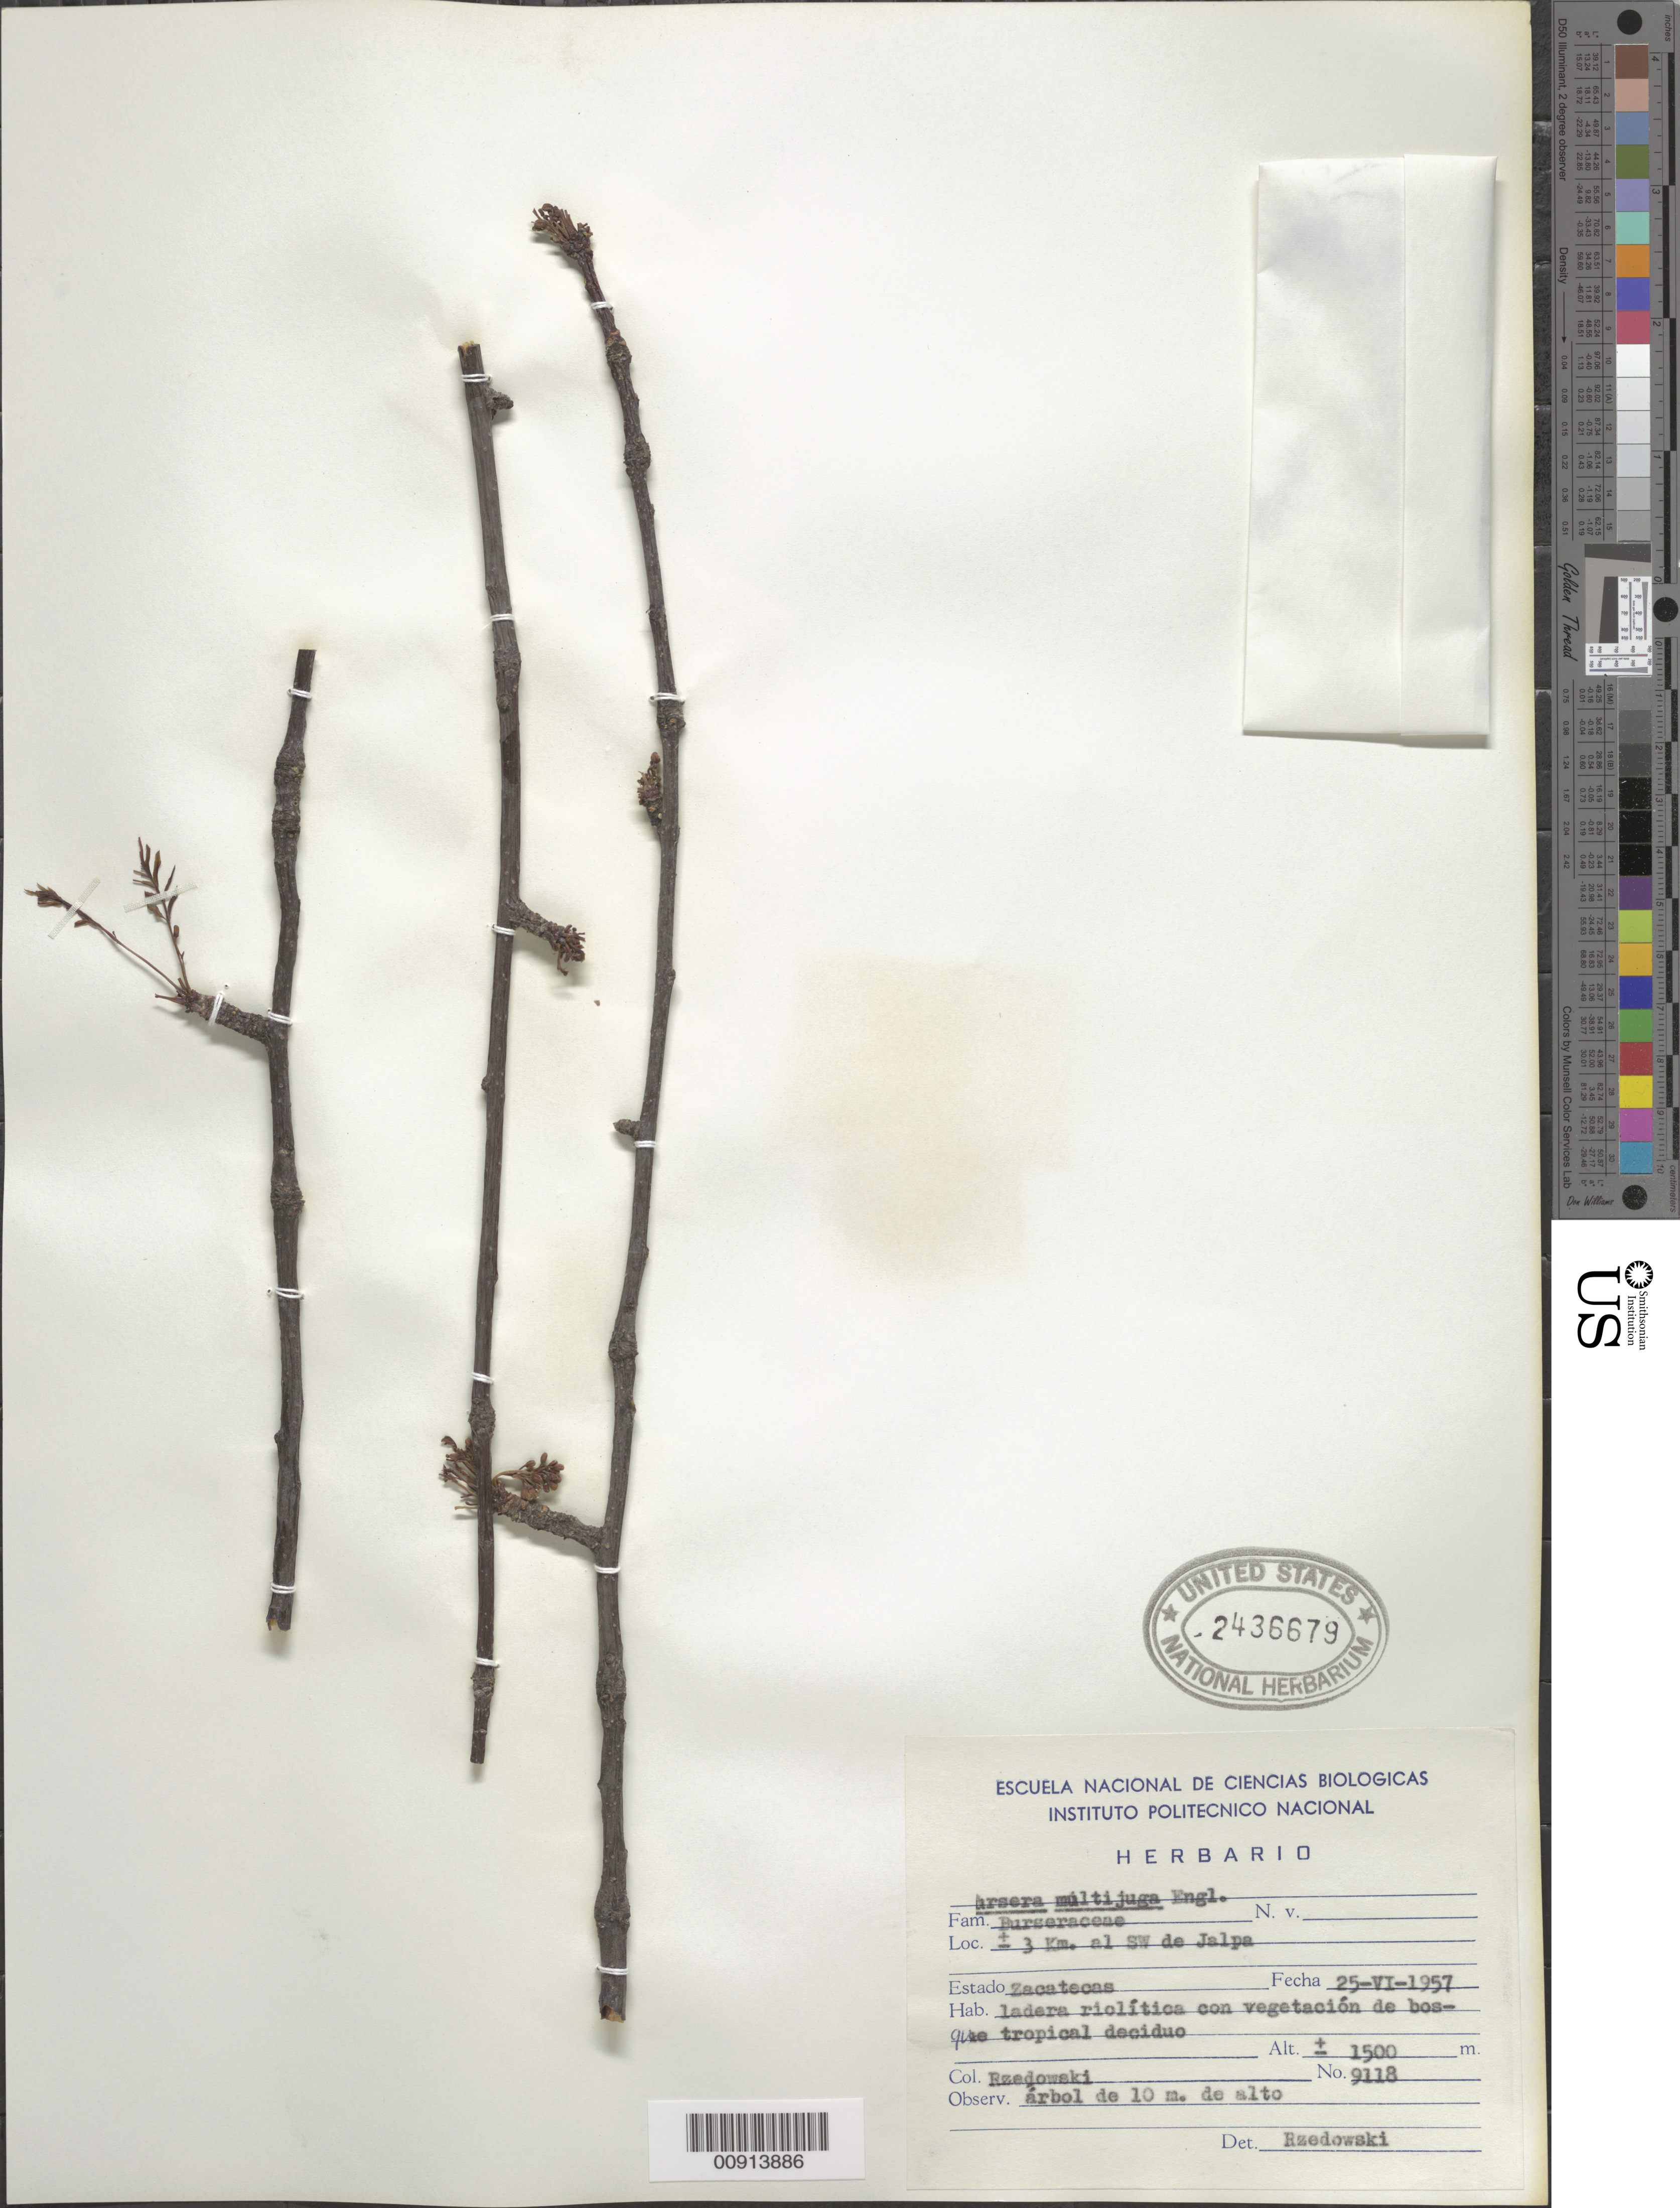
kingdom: Plantae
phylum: Tracheophyta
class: Magnoliopsida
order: Sapindales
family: Burseraceae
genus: Bursera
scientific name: Bursera multijuga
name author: Engl.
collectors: J. Rzedowski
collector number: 9118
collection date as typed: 25 Jun 1957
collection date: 1957-06-25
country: Mexico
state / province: Zacatecas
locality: ± 3 km. al SW de Jalpa, Estado Zacatecas.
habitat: Ladera riolítica con vegetación de bosque tropical deciduo.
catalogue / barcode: US 2436679